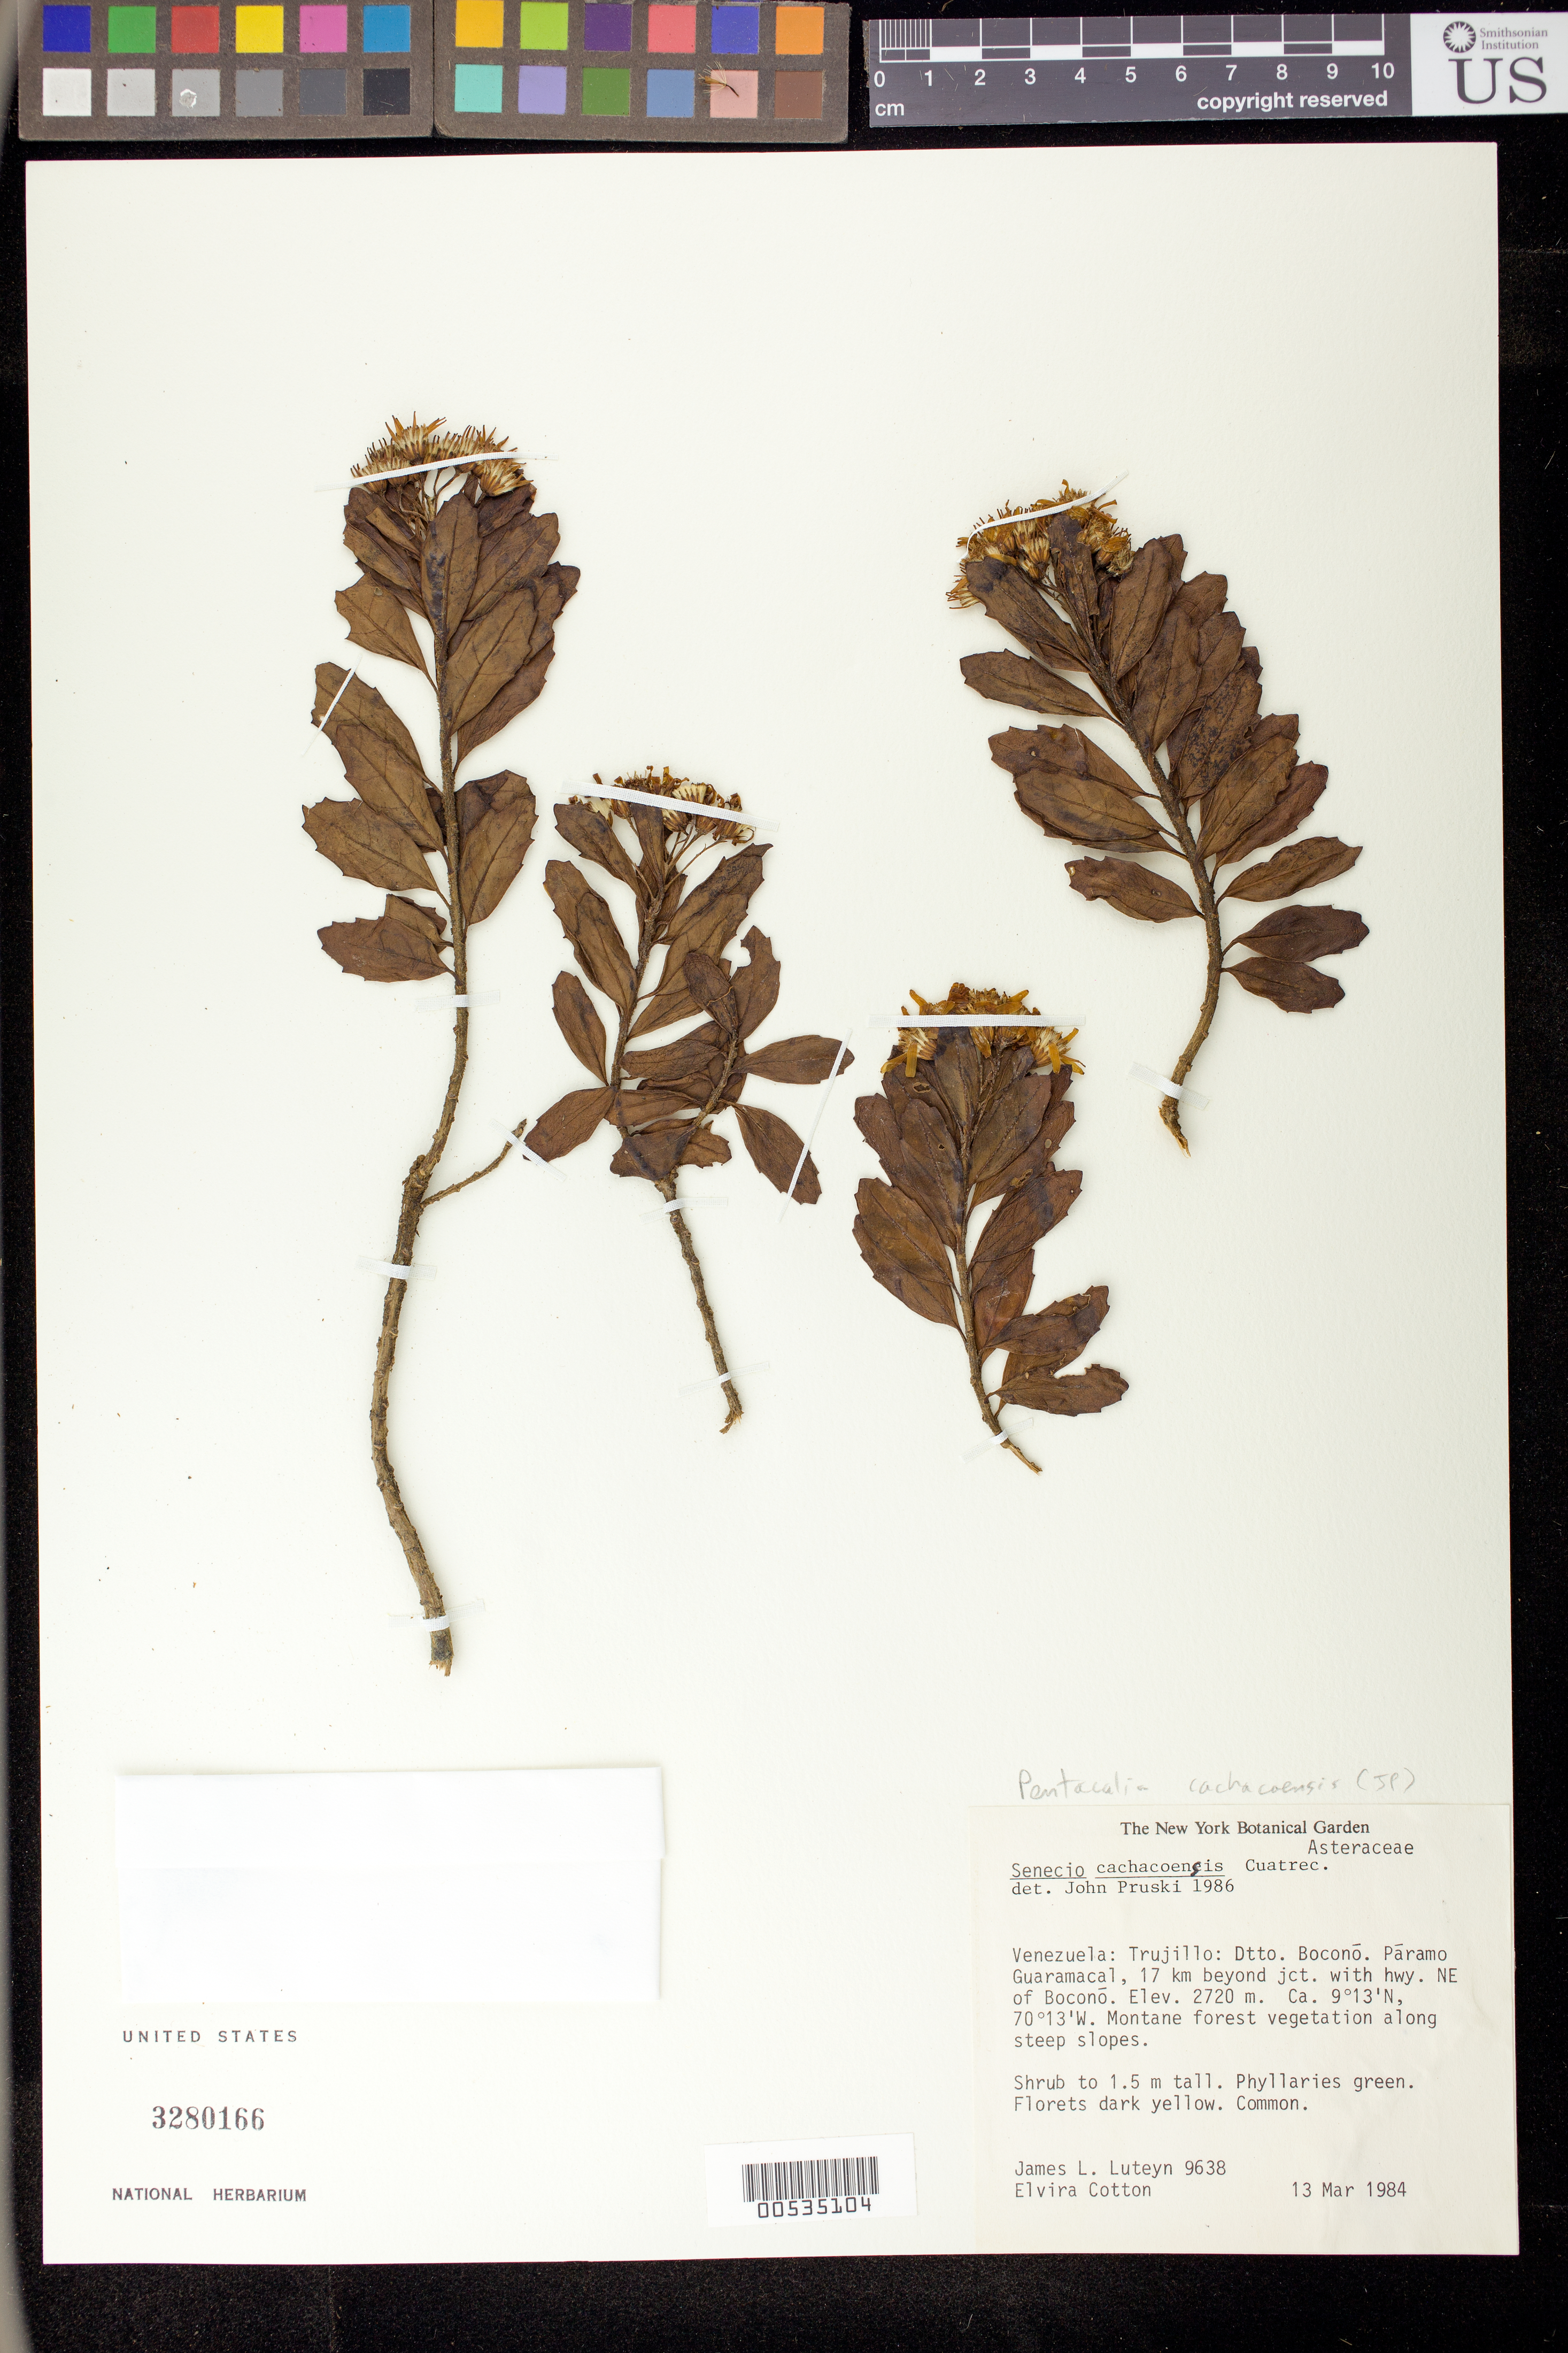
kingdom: Plantae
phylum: Tracheophyta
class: Magnoliopsida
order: Asterales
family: Asteraceae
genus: Pentacalia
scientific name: Pentacalia cachacoensis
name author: (Cuatrec.) Cuatrec.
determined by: Pruski, J. F.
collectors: J. L. Luteyn & E. Cotton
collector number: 9638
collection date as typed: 13 Mar 1984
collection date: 1984-03-13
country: Venezuela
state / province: Trujillo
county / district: Boconó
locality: Páramo de Guaramacal, 17 km beyond jct with hwy NE of Boconó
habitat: Montane forest vegetation along steep slopes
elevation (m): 2720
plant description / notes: NY, US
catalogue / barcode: US 3280166